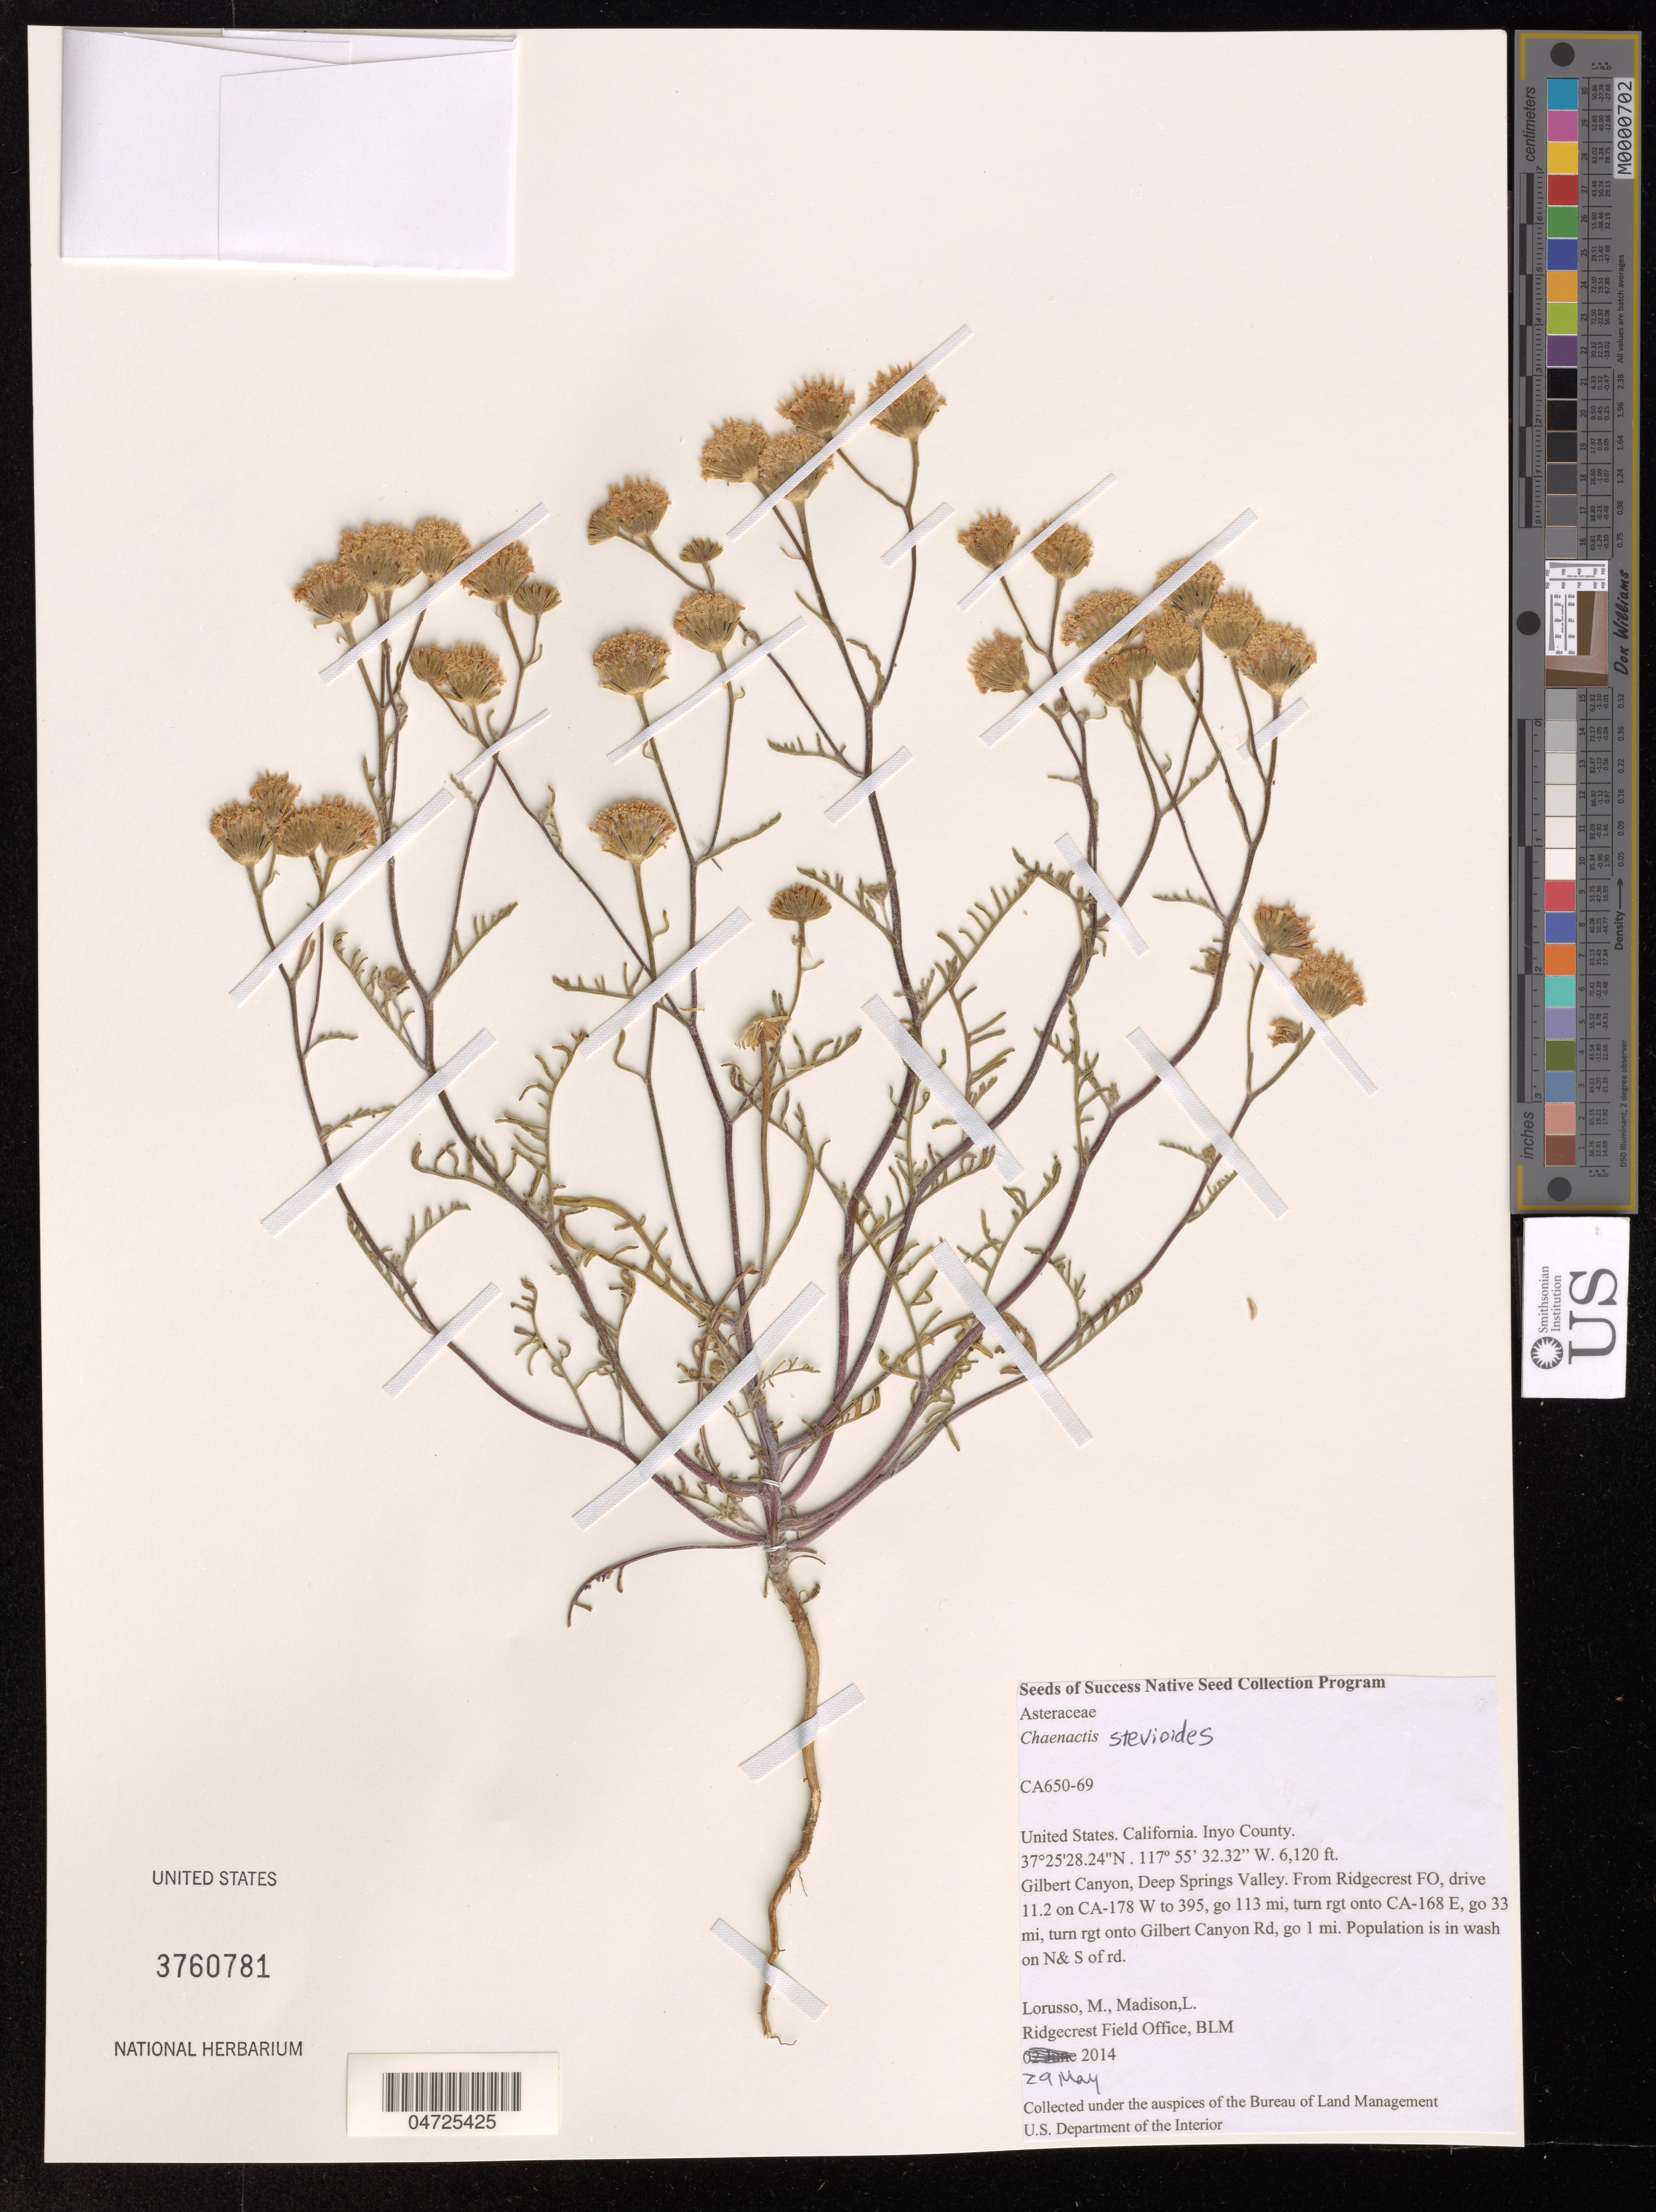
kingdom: Plantae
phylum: Tracheophyta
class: Magnoliopsida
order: Asterales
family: Asteraceae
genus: Chaenactis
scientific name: Chaenactis stevioides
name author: Hook. & Arn.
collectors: M. Lorusso & L. Madison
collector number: CA650-69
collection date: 2014-05-29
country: United States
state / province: California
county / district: Inyo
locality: Inyo County. Gilbert Canyon, Deep Springs Valley. From Ridgecrest FO, drive 11.2 on CA-178 W to 395, go 113 mi, turn rgt onto CA-168E, go 33 mi, turn rgt onto Gilbert Canyon Rd, go 1 mi. Population is in wash on N& S of rd.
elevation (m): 1865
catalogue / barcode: US 3760781